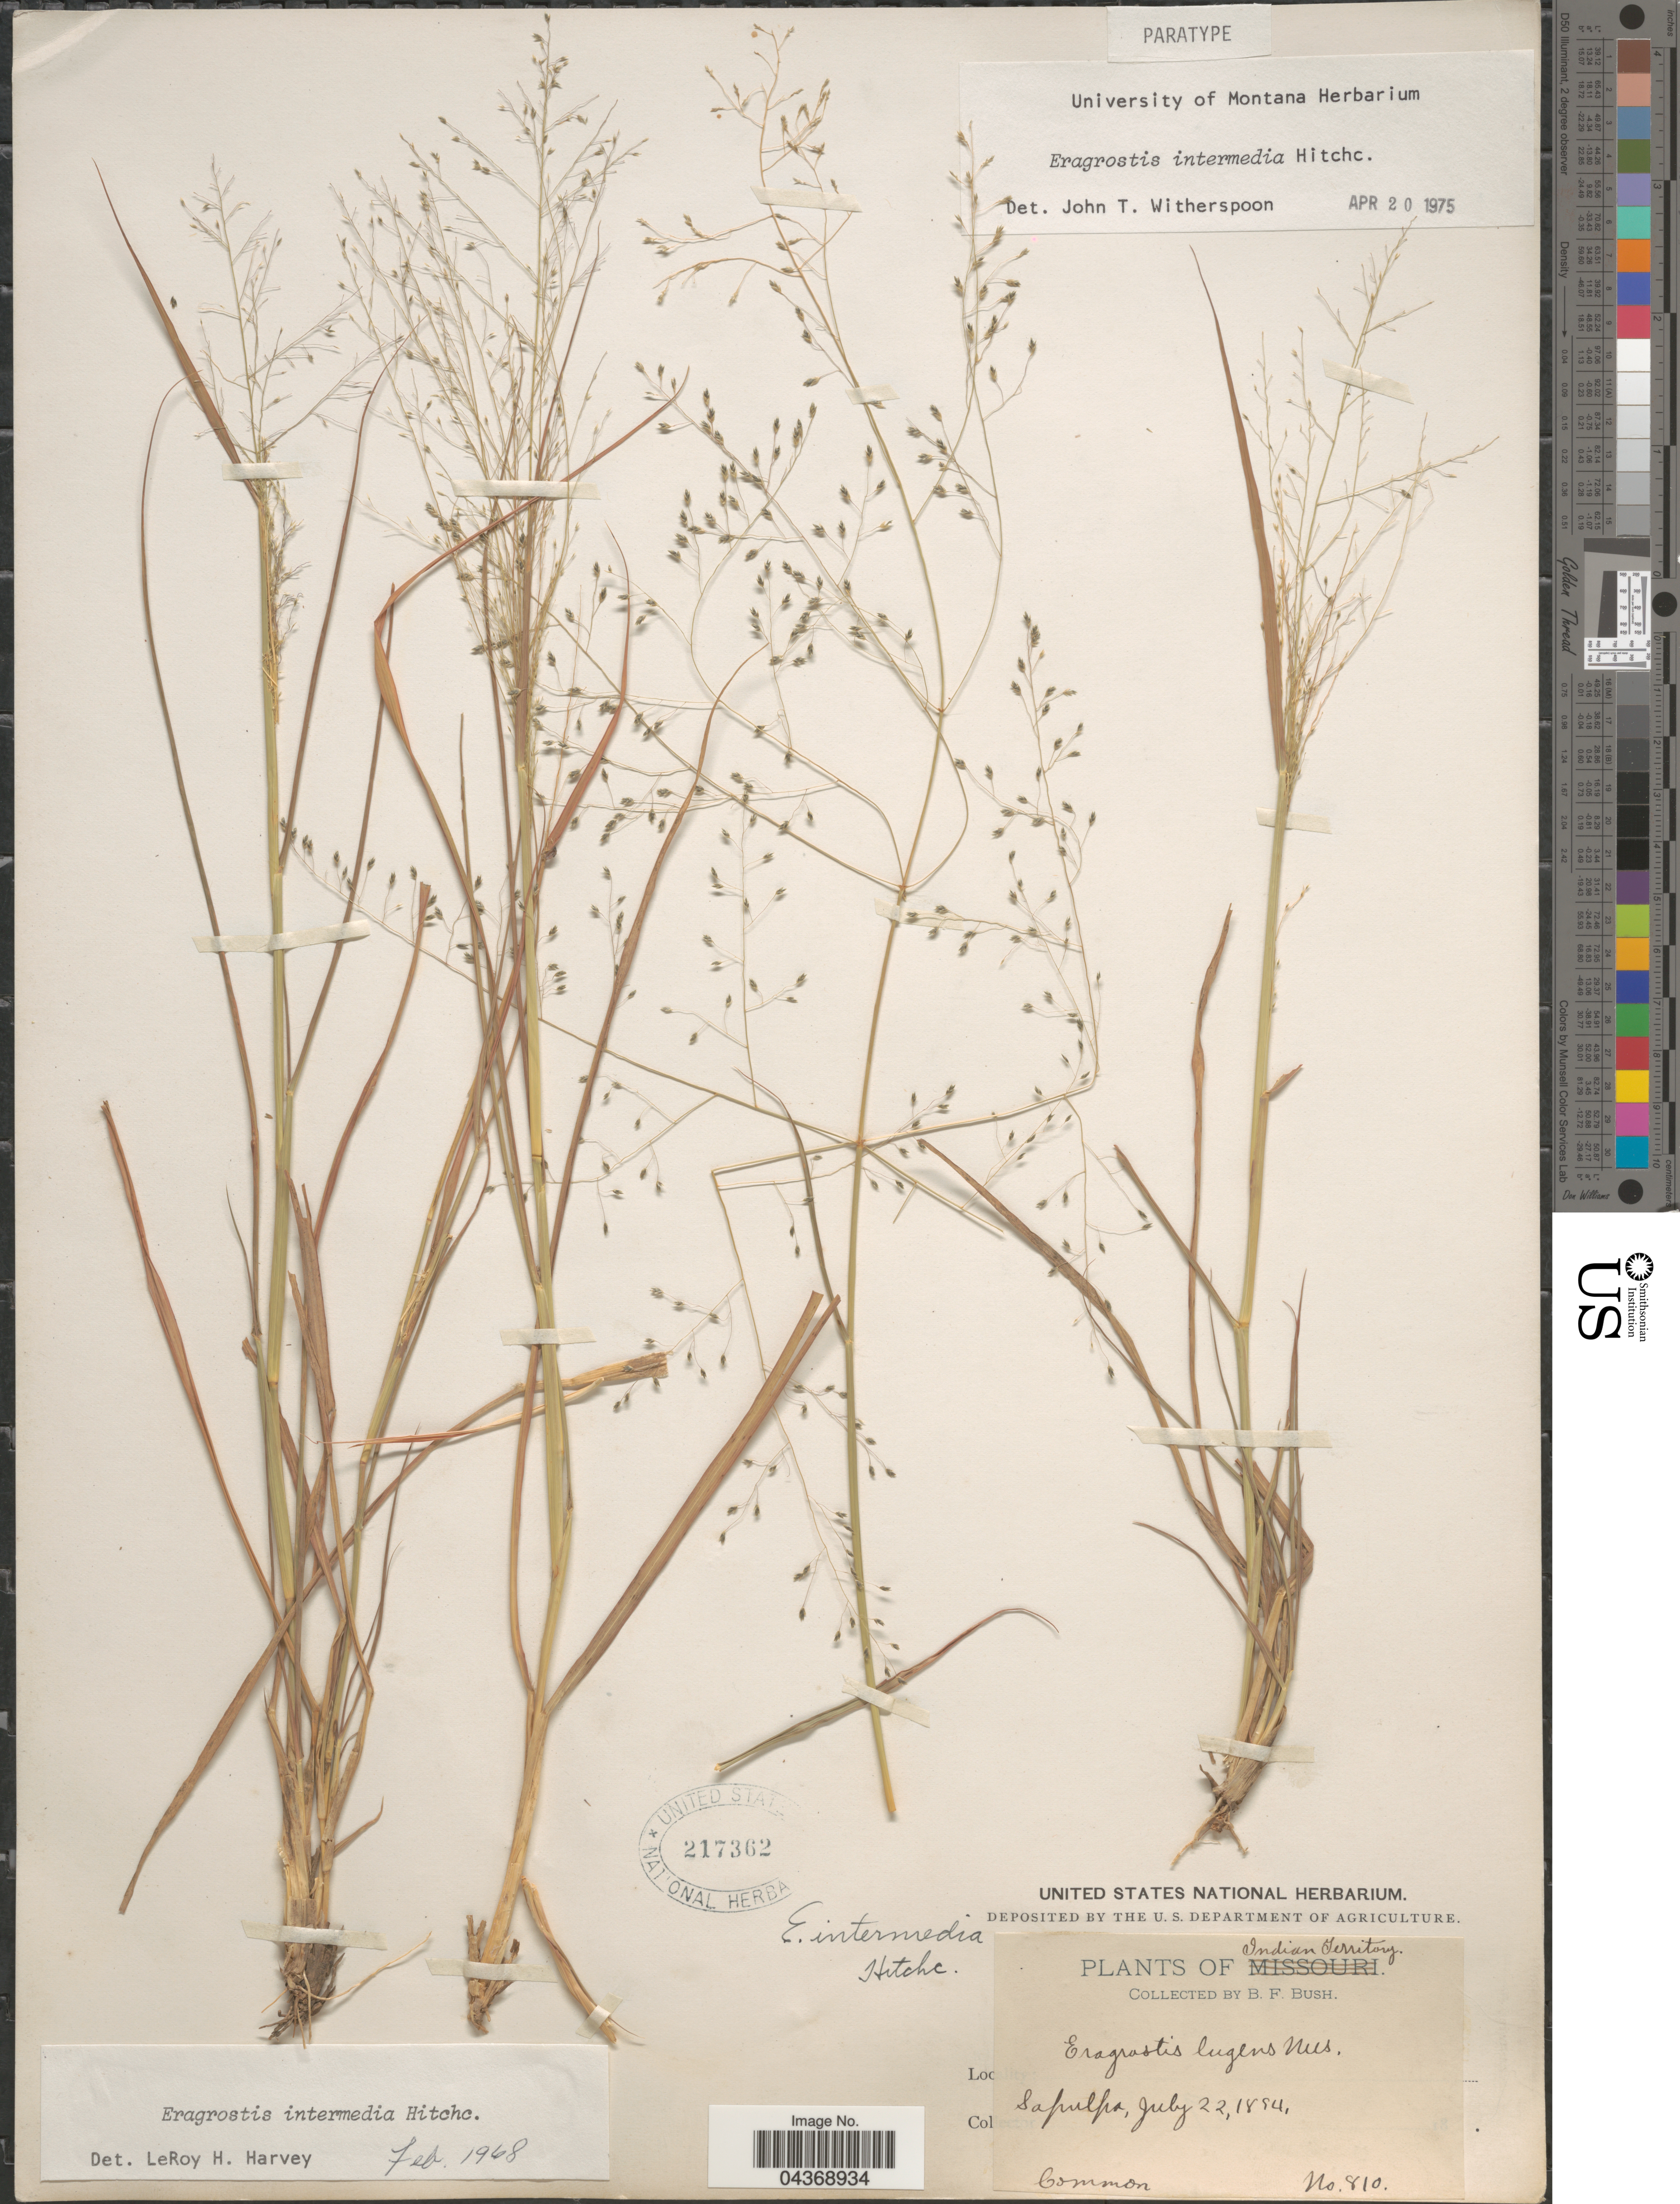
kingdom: Plantae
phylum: Tracheophyta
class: Liliopsida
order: Poales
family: Poaceae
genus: Eragrostis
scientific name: Eragrostis intermedia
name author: Hitchc.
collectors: B. F. Bush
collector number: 810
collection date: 1894-07-22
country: United States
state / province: Oklahoma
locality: Indian Territory. Sapulpa.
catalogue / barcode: US 217362